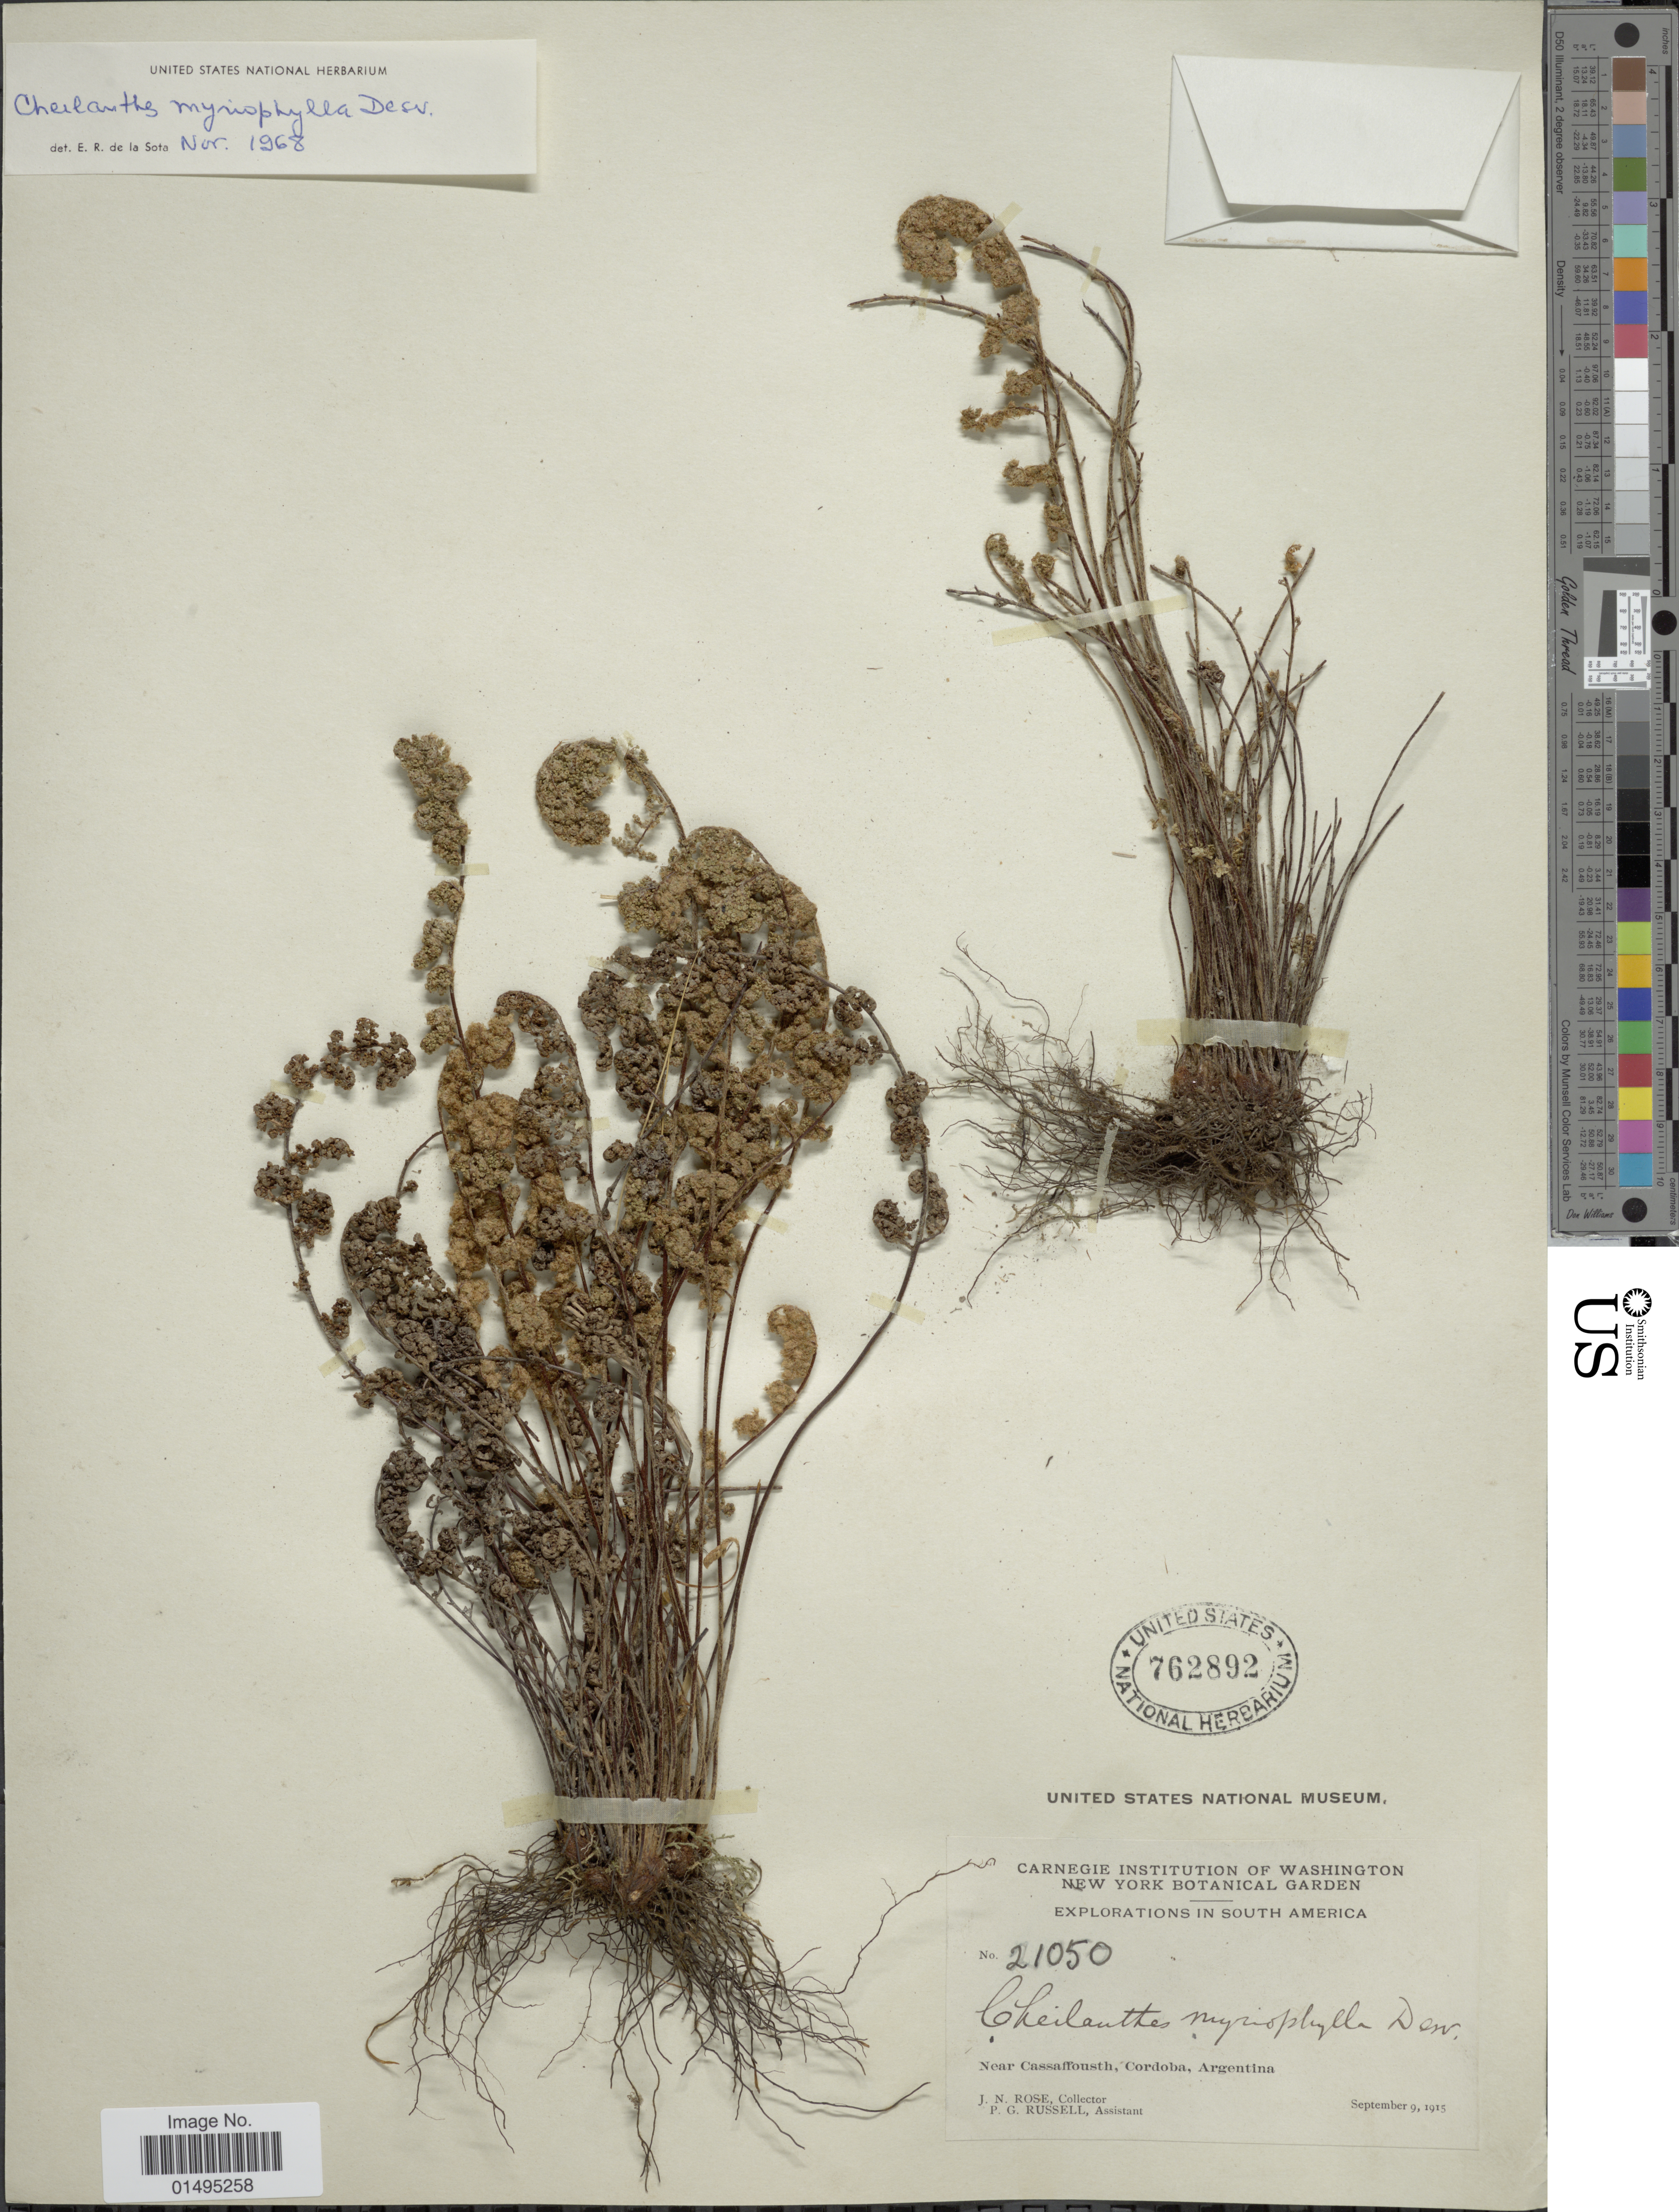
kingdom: Plantae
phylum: Tracheophyta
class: Polypodiopsida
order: Polypodiales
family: Pteridaceae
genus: Myriopteris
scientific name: Myriopteris myriophylla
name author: (Desv.) J. Sm.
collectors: J. N. Rose & P. G. Russell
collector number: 21050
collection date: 1915-09-09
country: Argentina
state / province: Cordoba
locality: Explorations in South America, Near Cassaffousth, Cordoba, Argentina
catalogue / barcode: US 762892